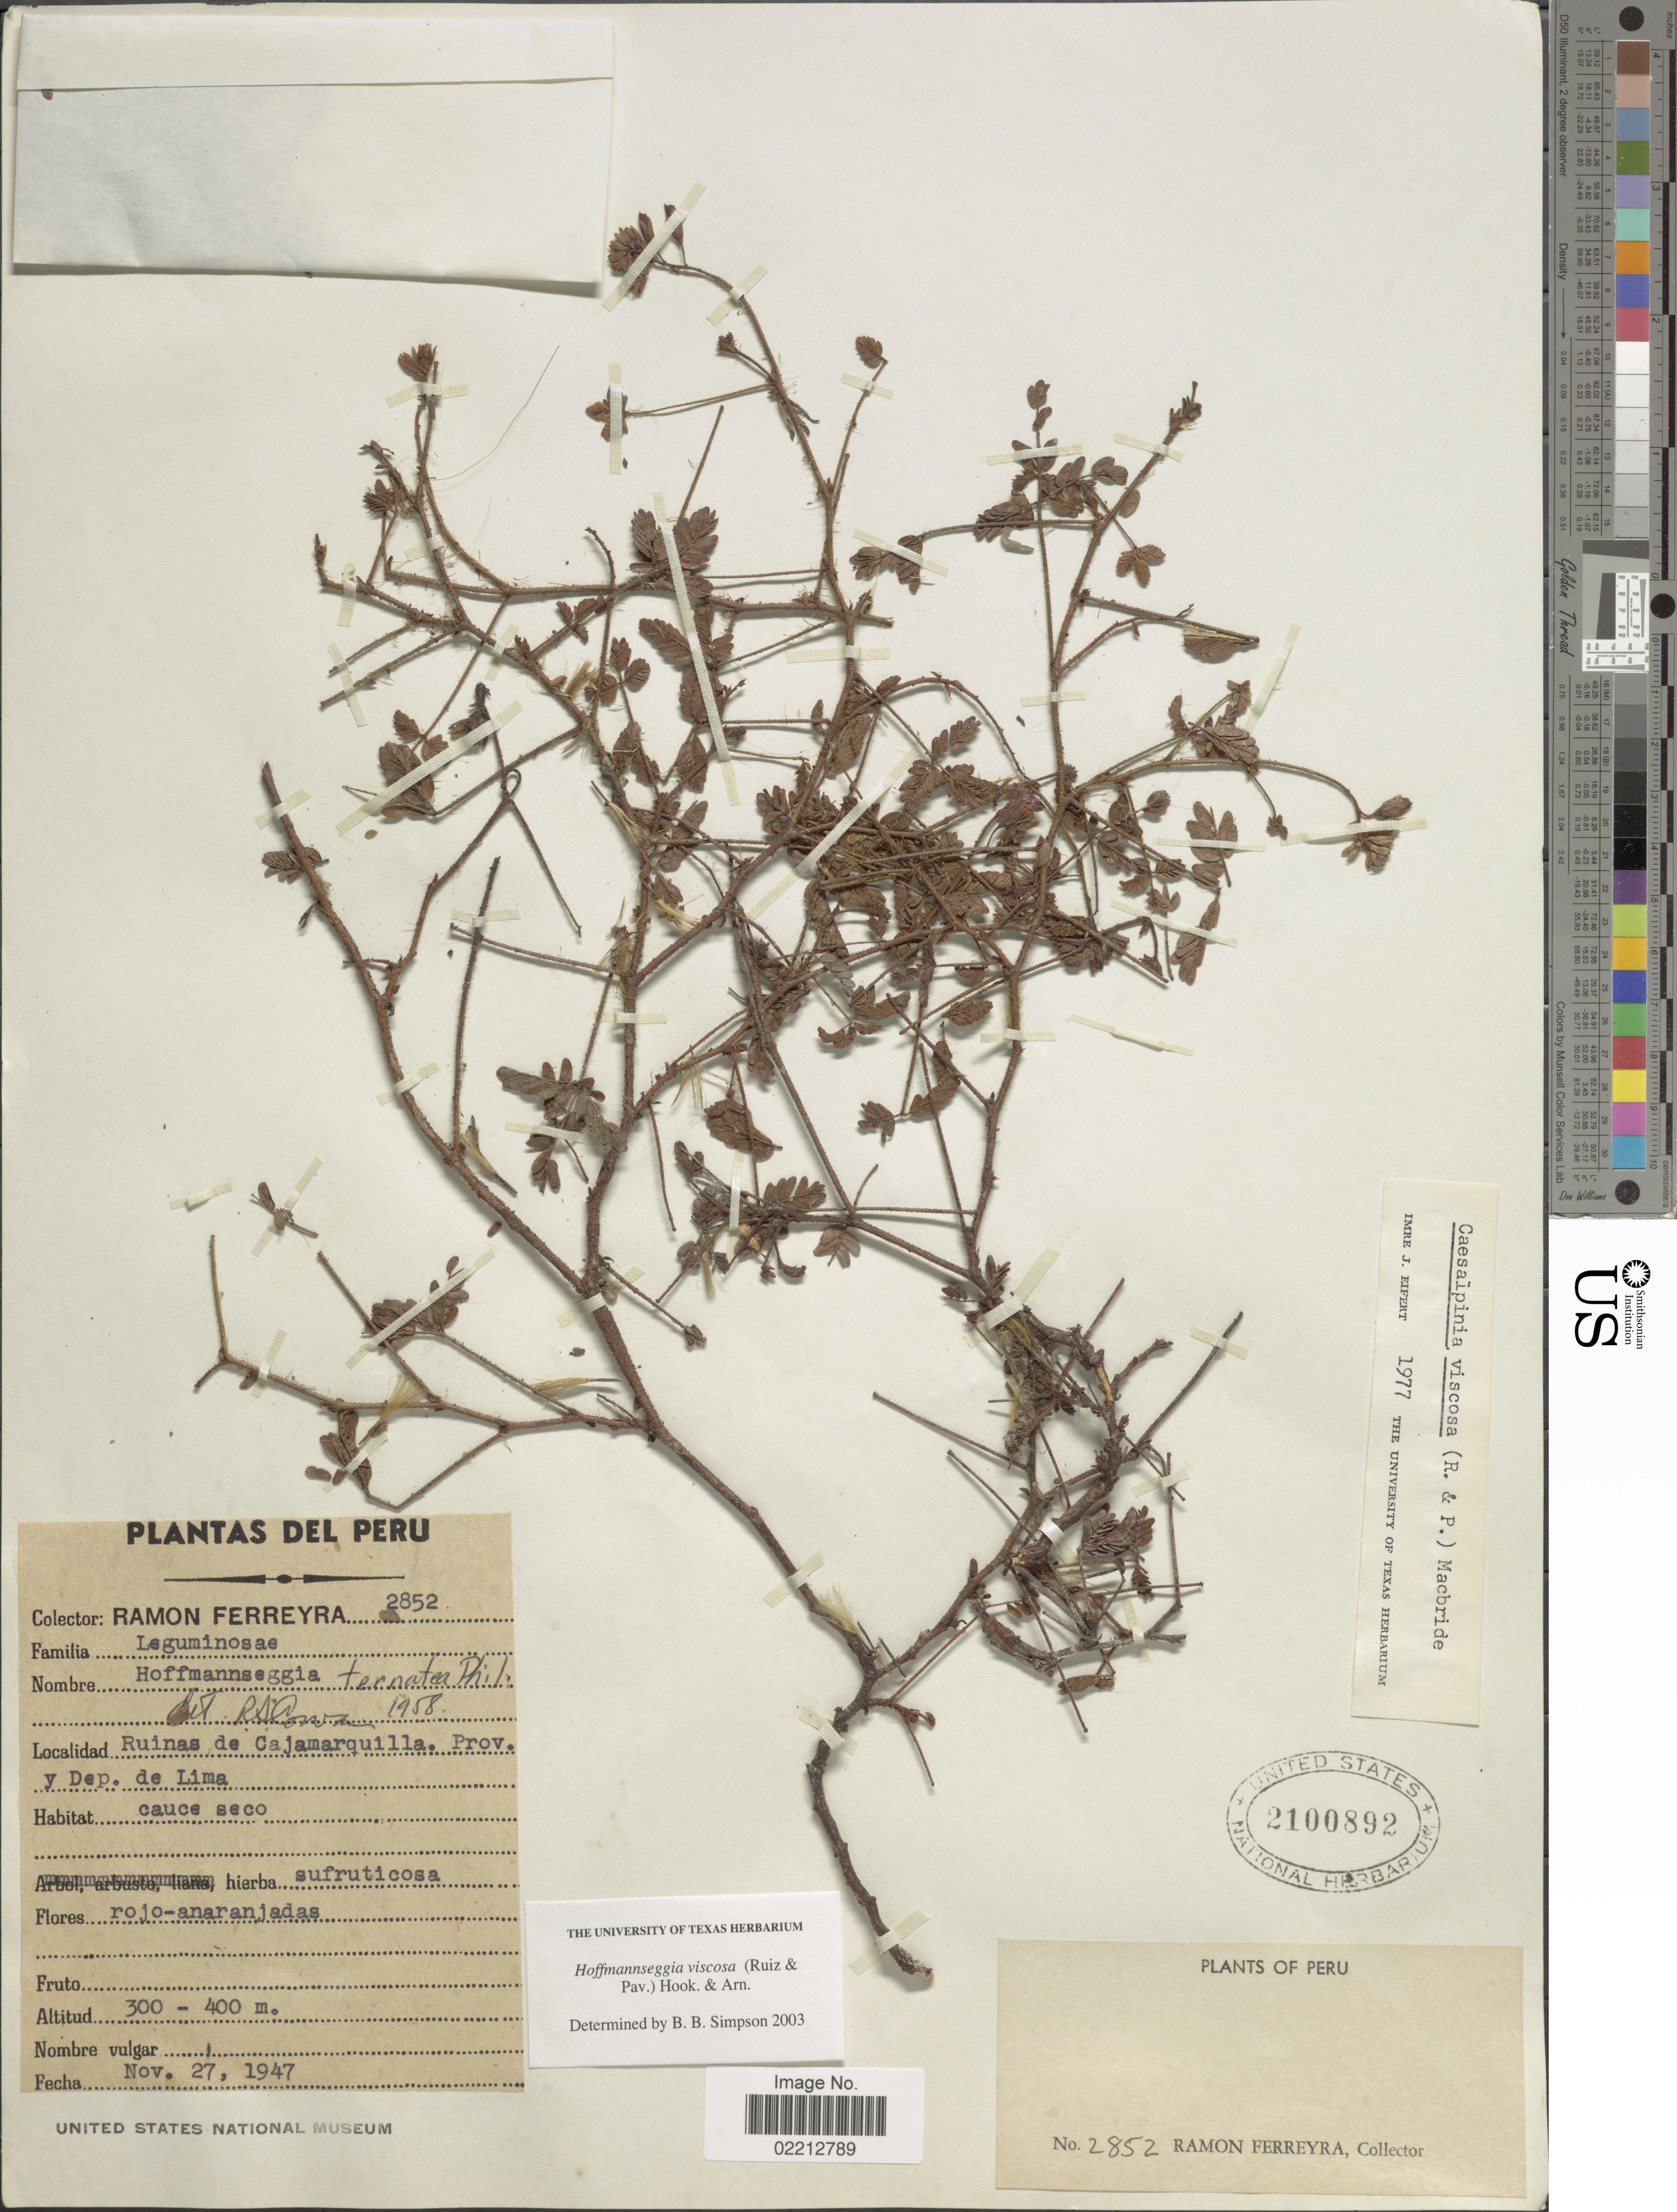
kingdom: Plantae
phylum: Tracheophyta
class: Magnoliopsida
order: Fabales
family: Fabaceae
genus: Hoffmannseggia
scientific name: Hoffmannseggia viscosa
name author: Hook. & Arn.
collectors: R. A. Ferreyra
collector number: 2852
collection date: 1947-11-27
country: Peru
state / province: Lima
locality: Ruinas de cajamrquilla, Prov. y Dep. de Lima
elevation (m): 300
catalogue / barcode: US 2100892